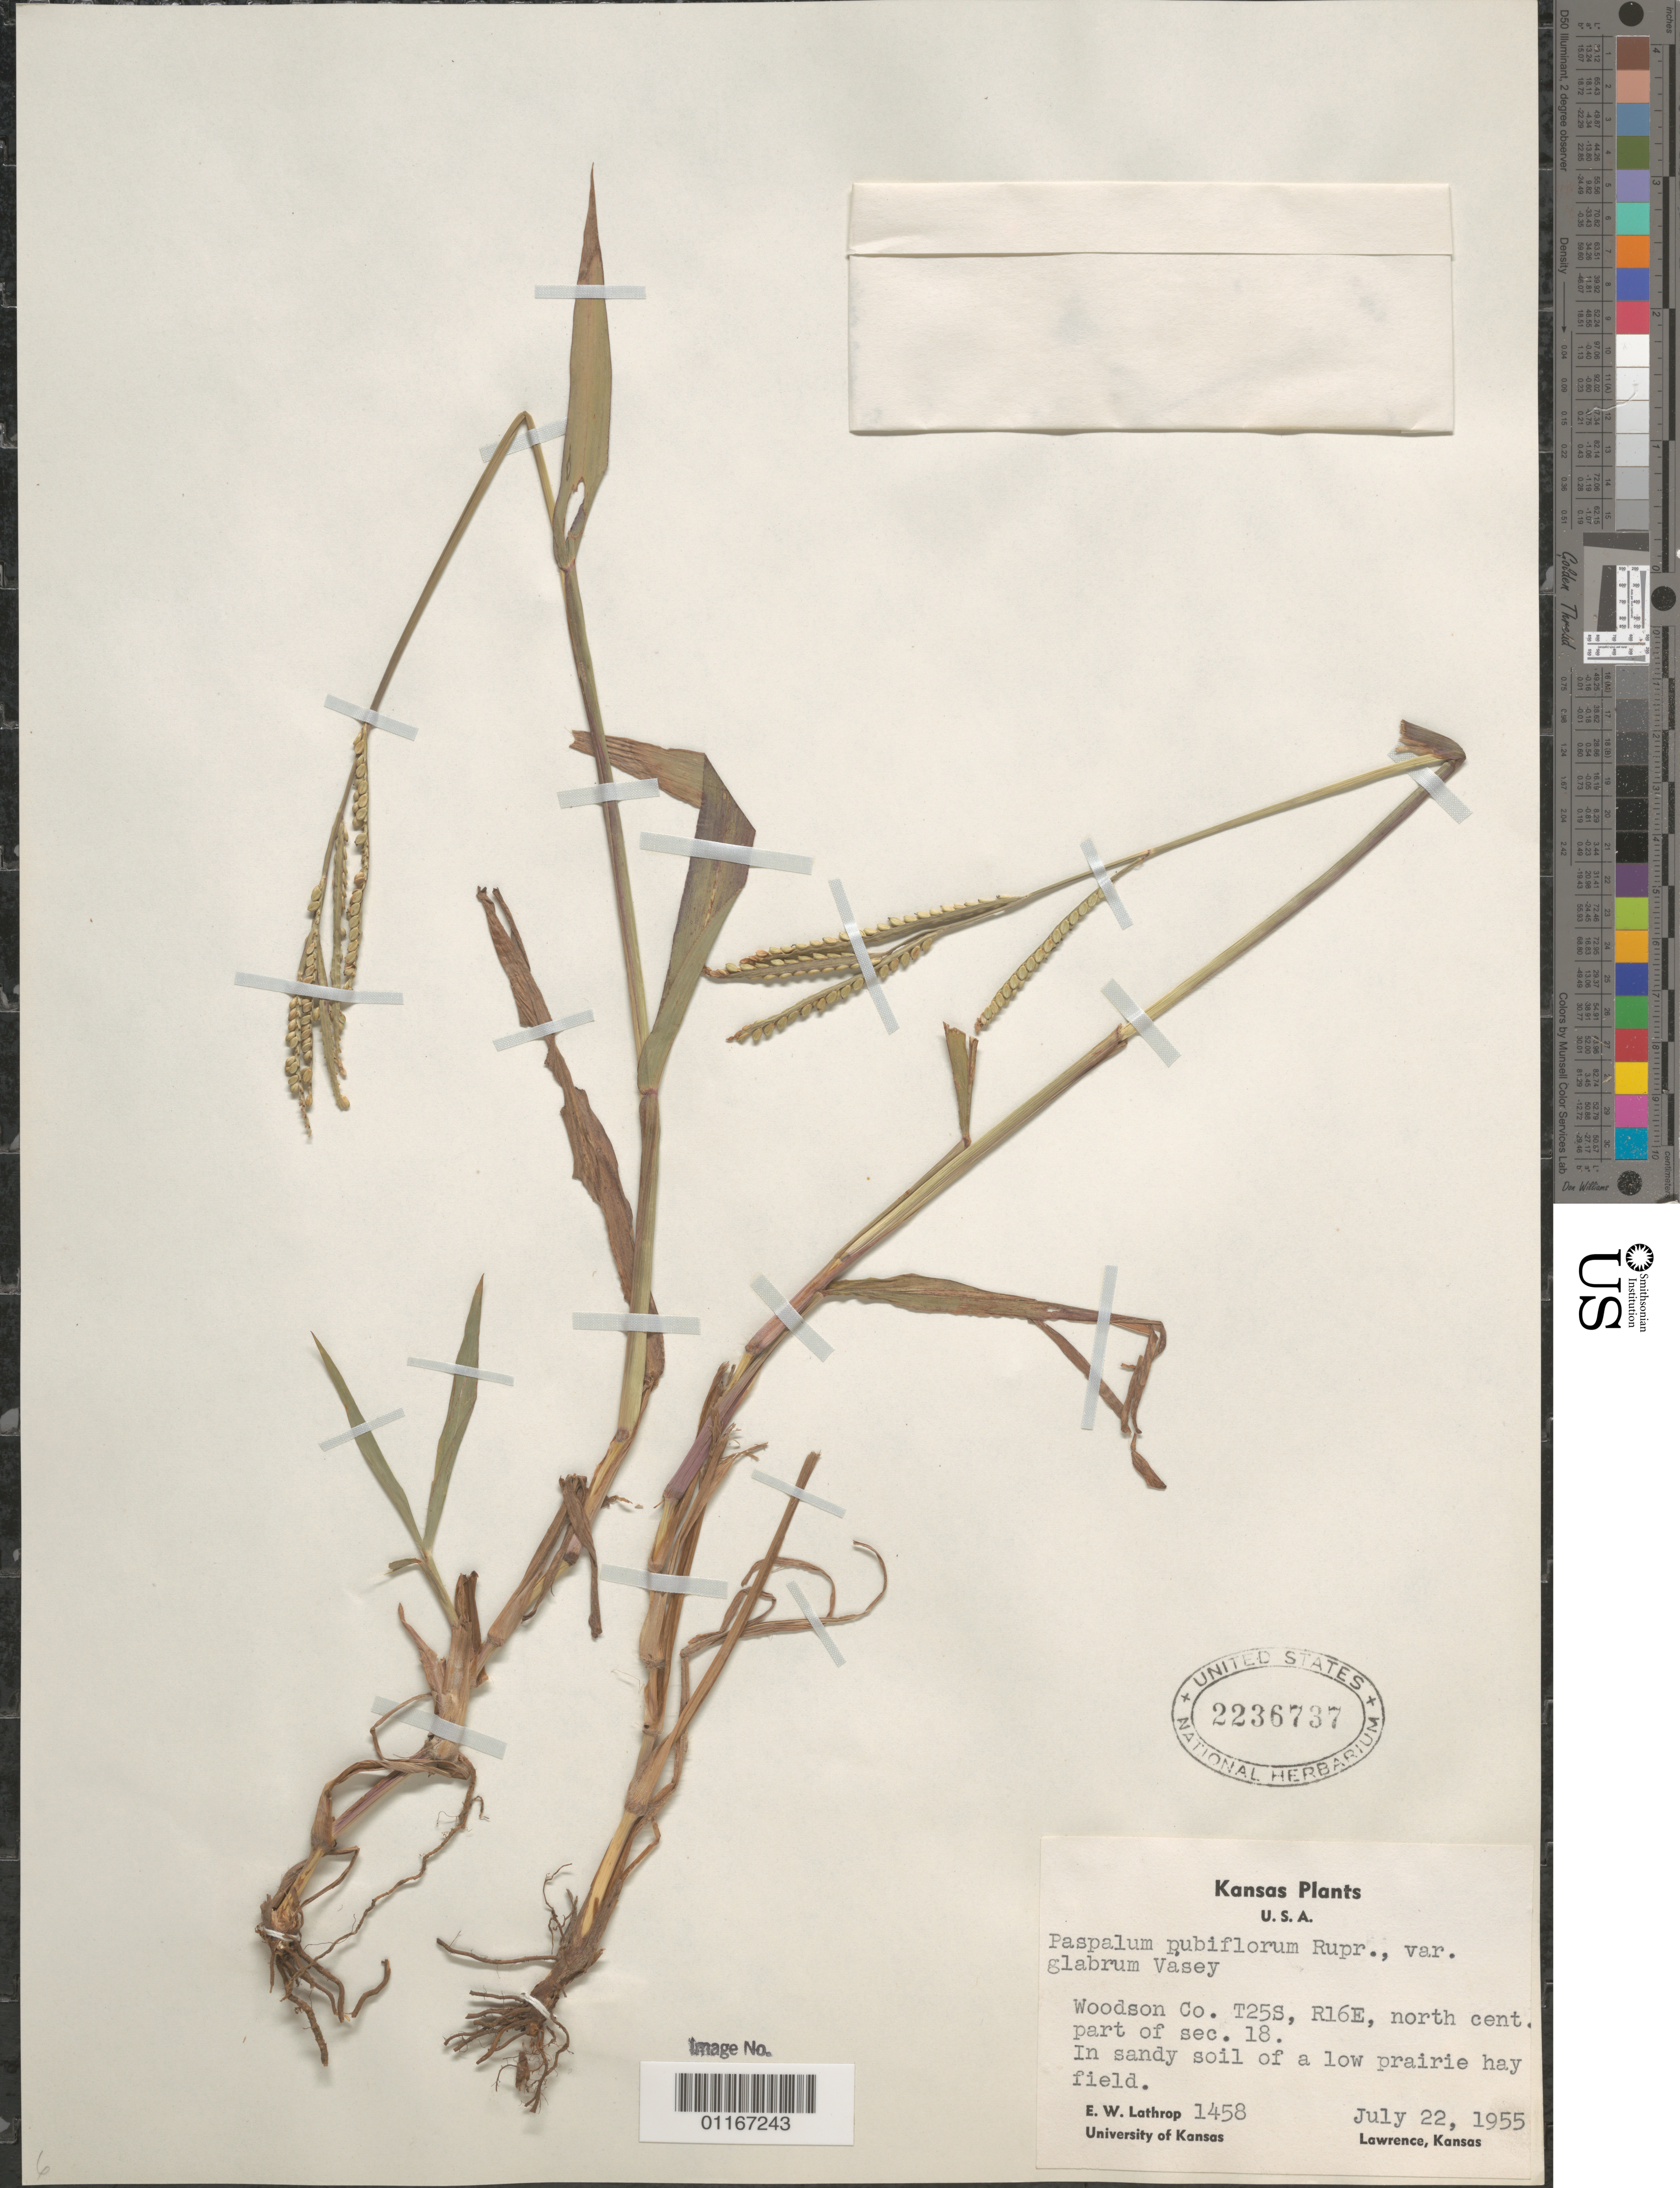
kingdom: Plantae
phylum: Tracheophyta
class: Liliopsida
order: Poales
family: Poaceae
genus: Paspalum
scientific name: Paspalum pubiflorum var. glabrum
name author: Vasey ex Scribn.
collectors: E. W. Lathrop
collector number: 1458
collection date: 1955-07-22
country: United States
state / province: Kansas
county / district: Woodson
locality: T25S, R16E, north center part of sec. 18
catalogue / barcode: US 2236737